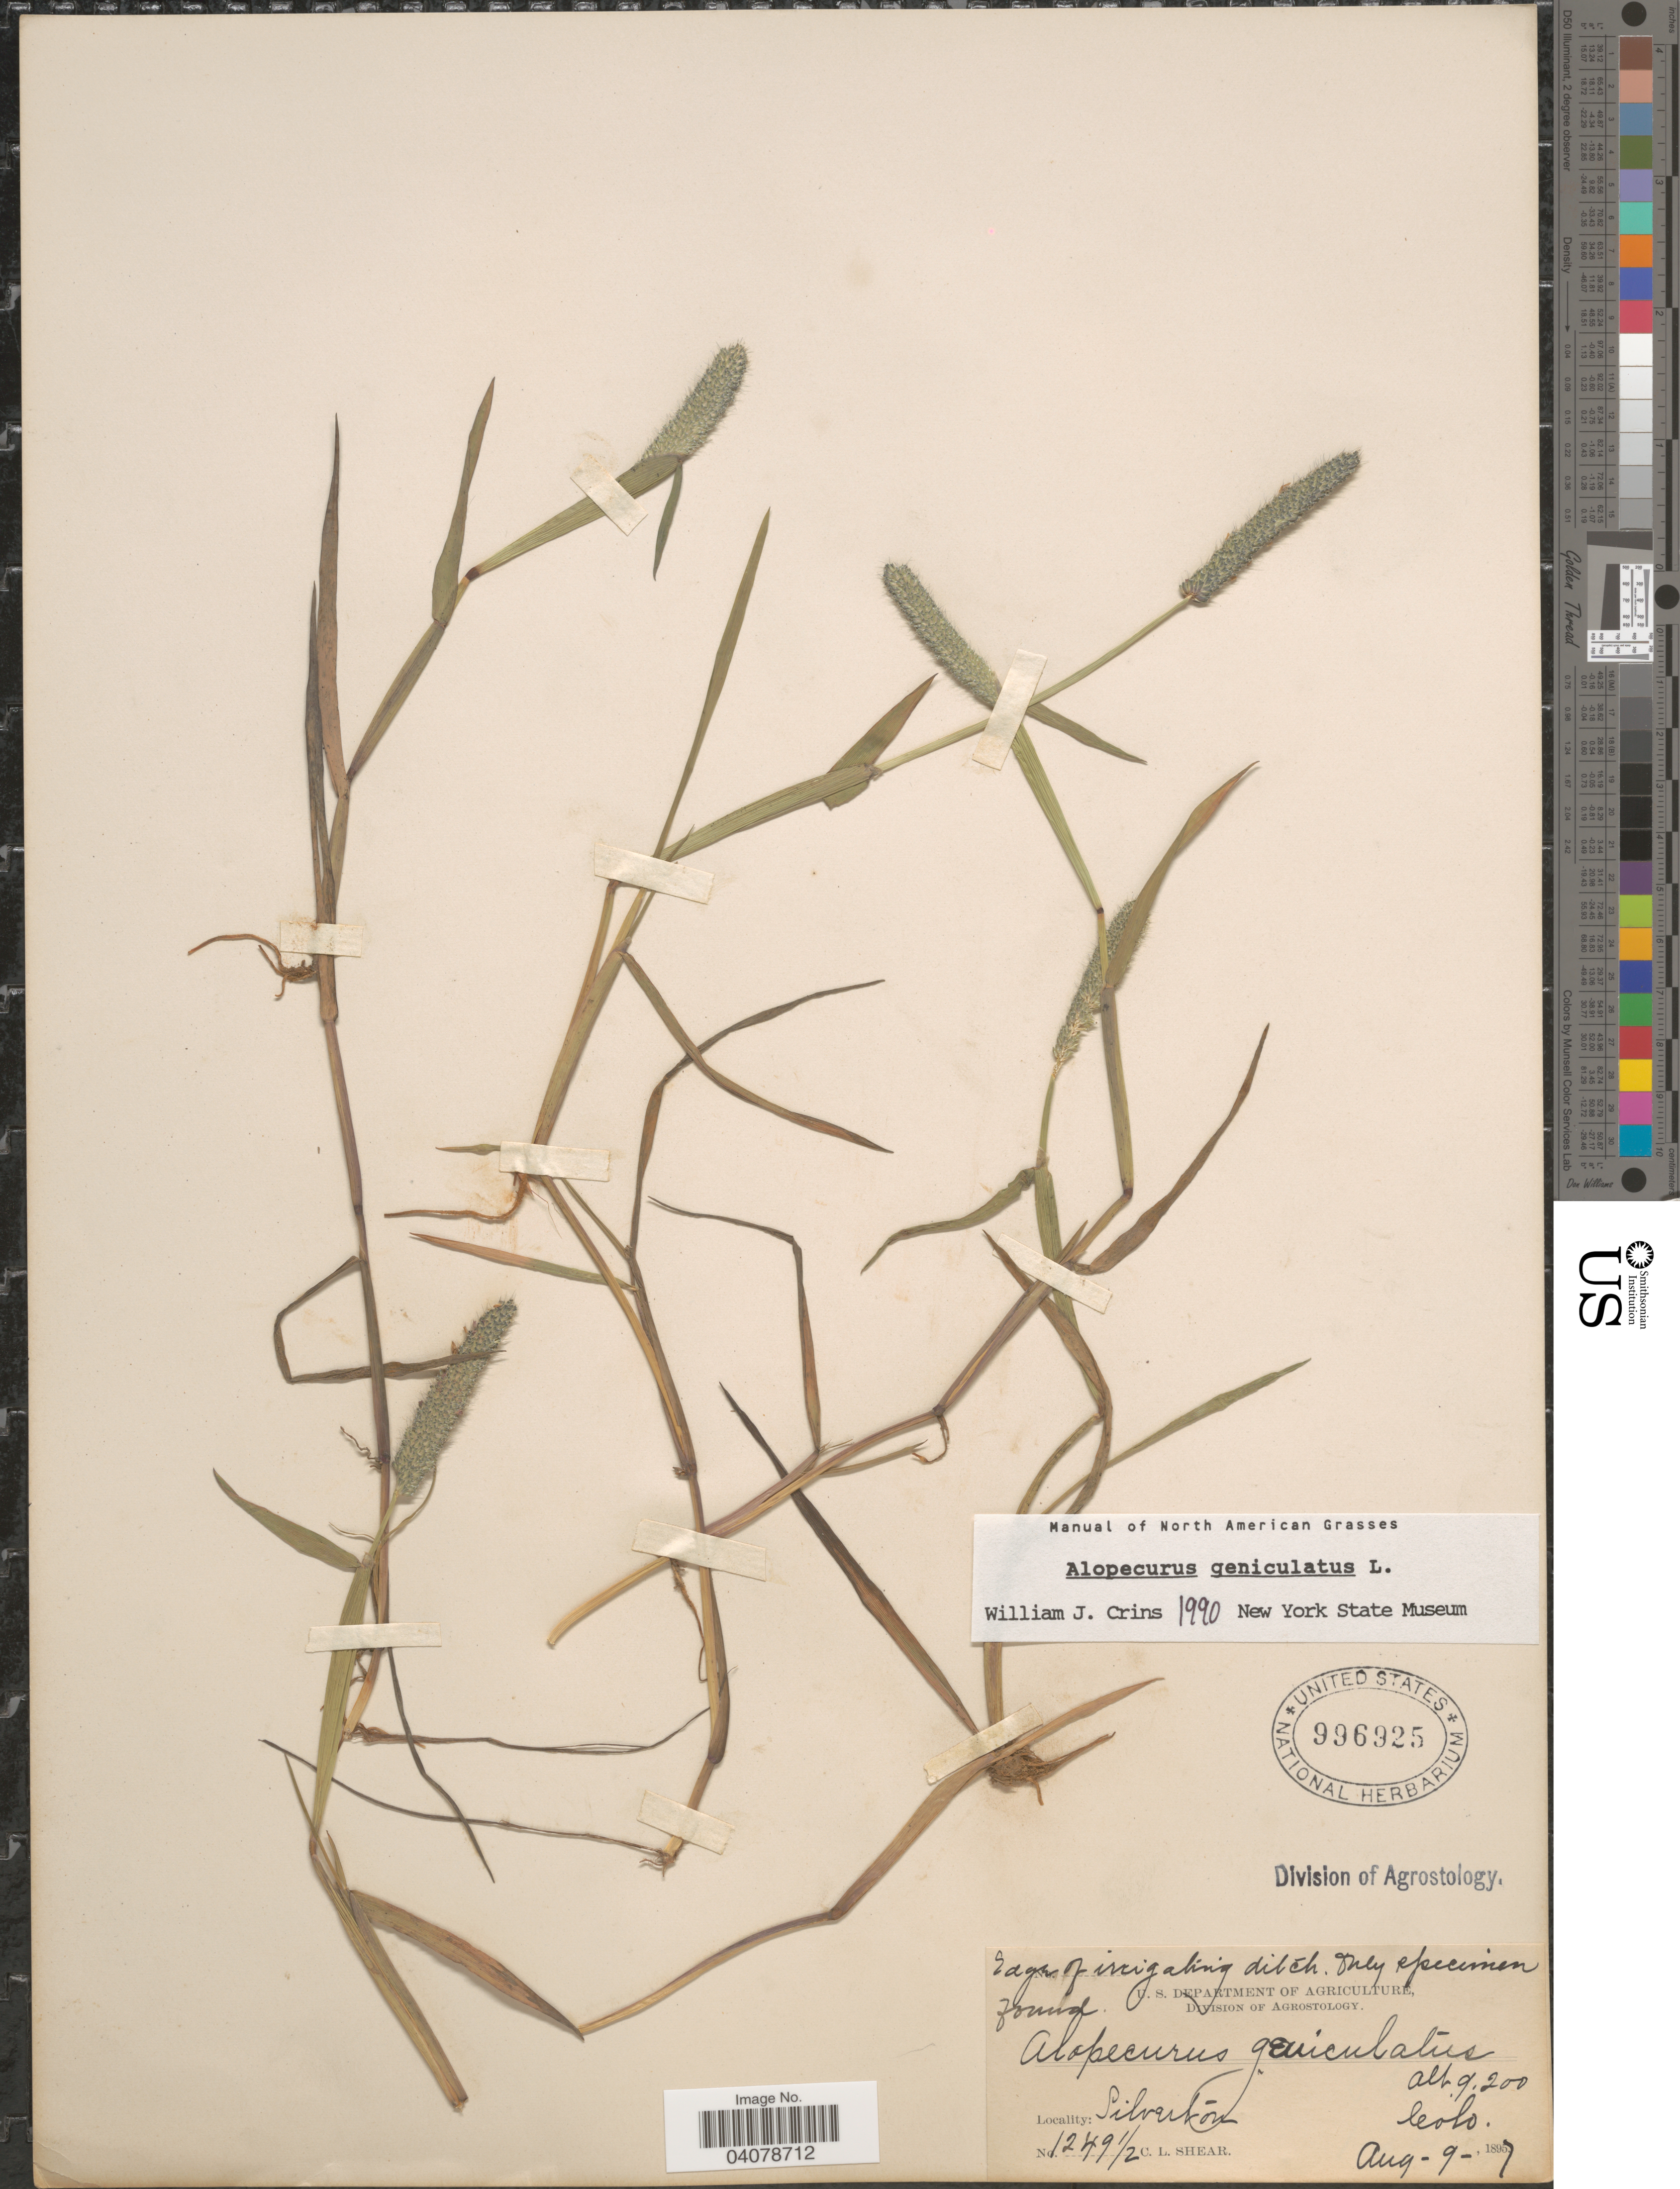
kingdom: Plantae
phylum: Tracheophyta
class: Liliopsida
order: Poales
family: Poaceae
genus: Alopecurus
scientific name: Alopecurus geniculatus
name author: L.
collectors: C. L. Shear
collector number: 1249½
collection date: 1897-08-09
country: United States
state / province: Colorado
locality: Silverton.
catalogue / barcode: US 996925